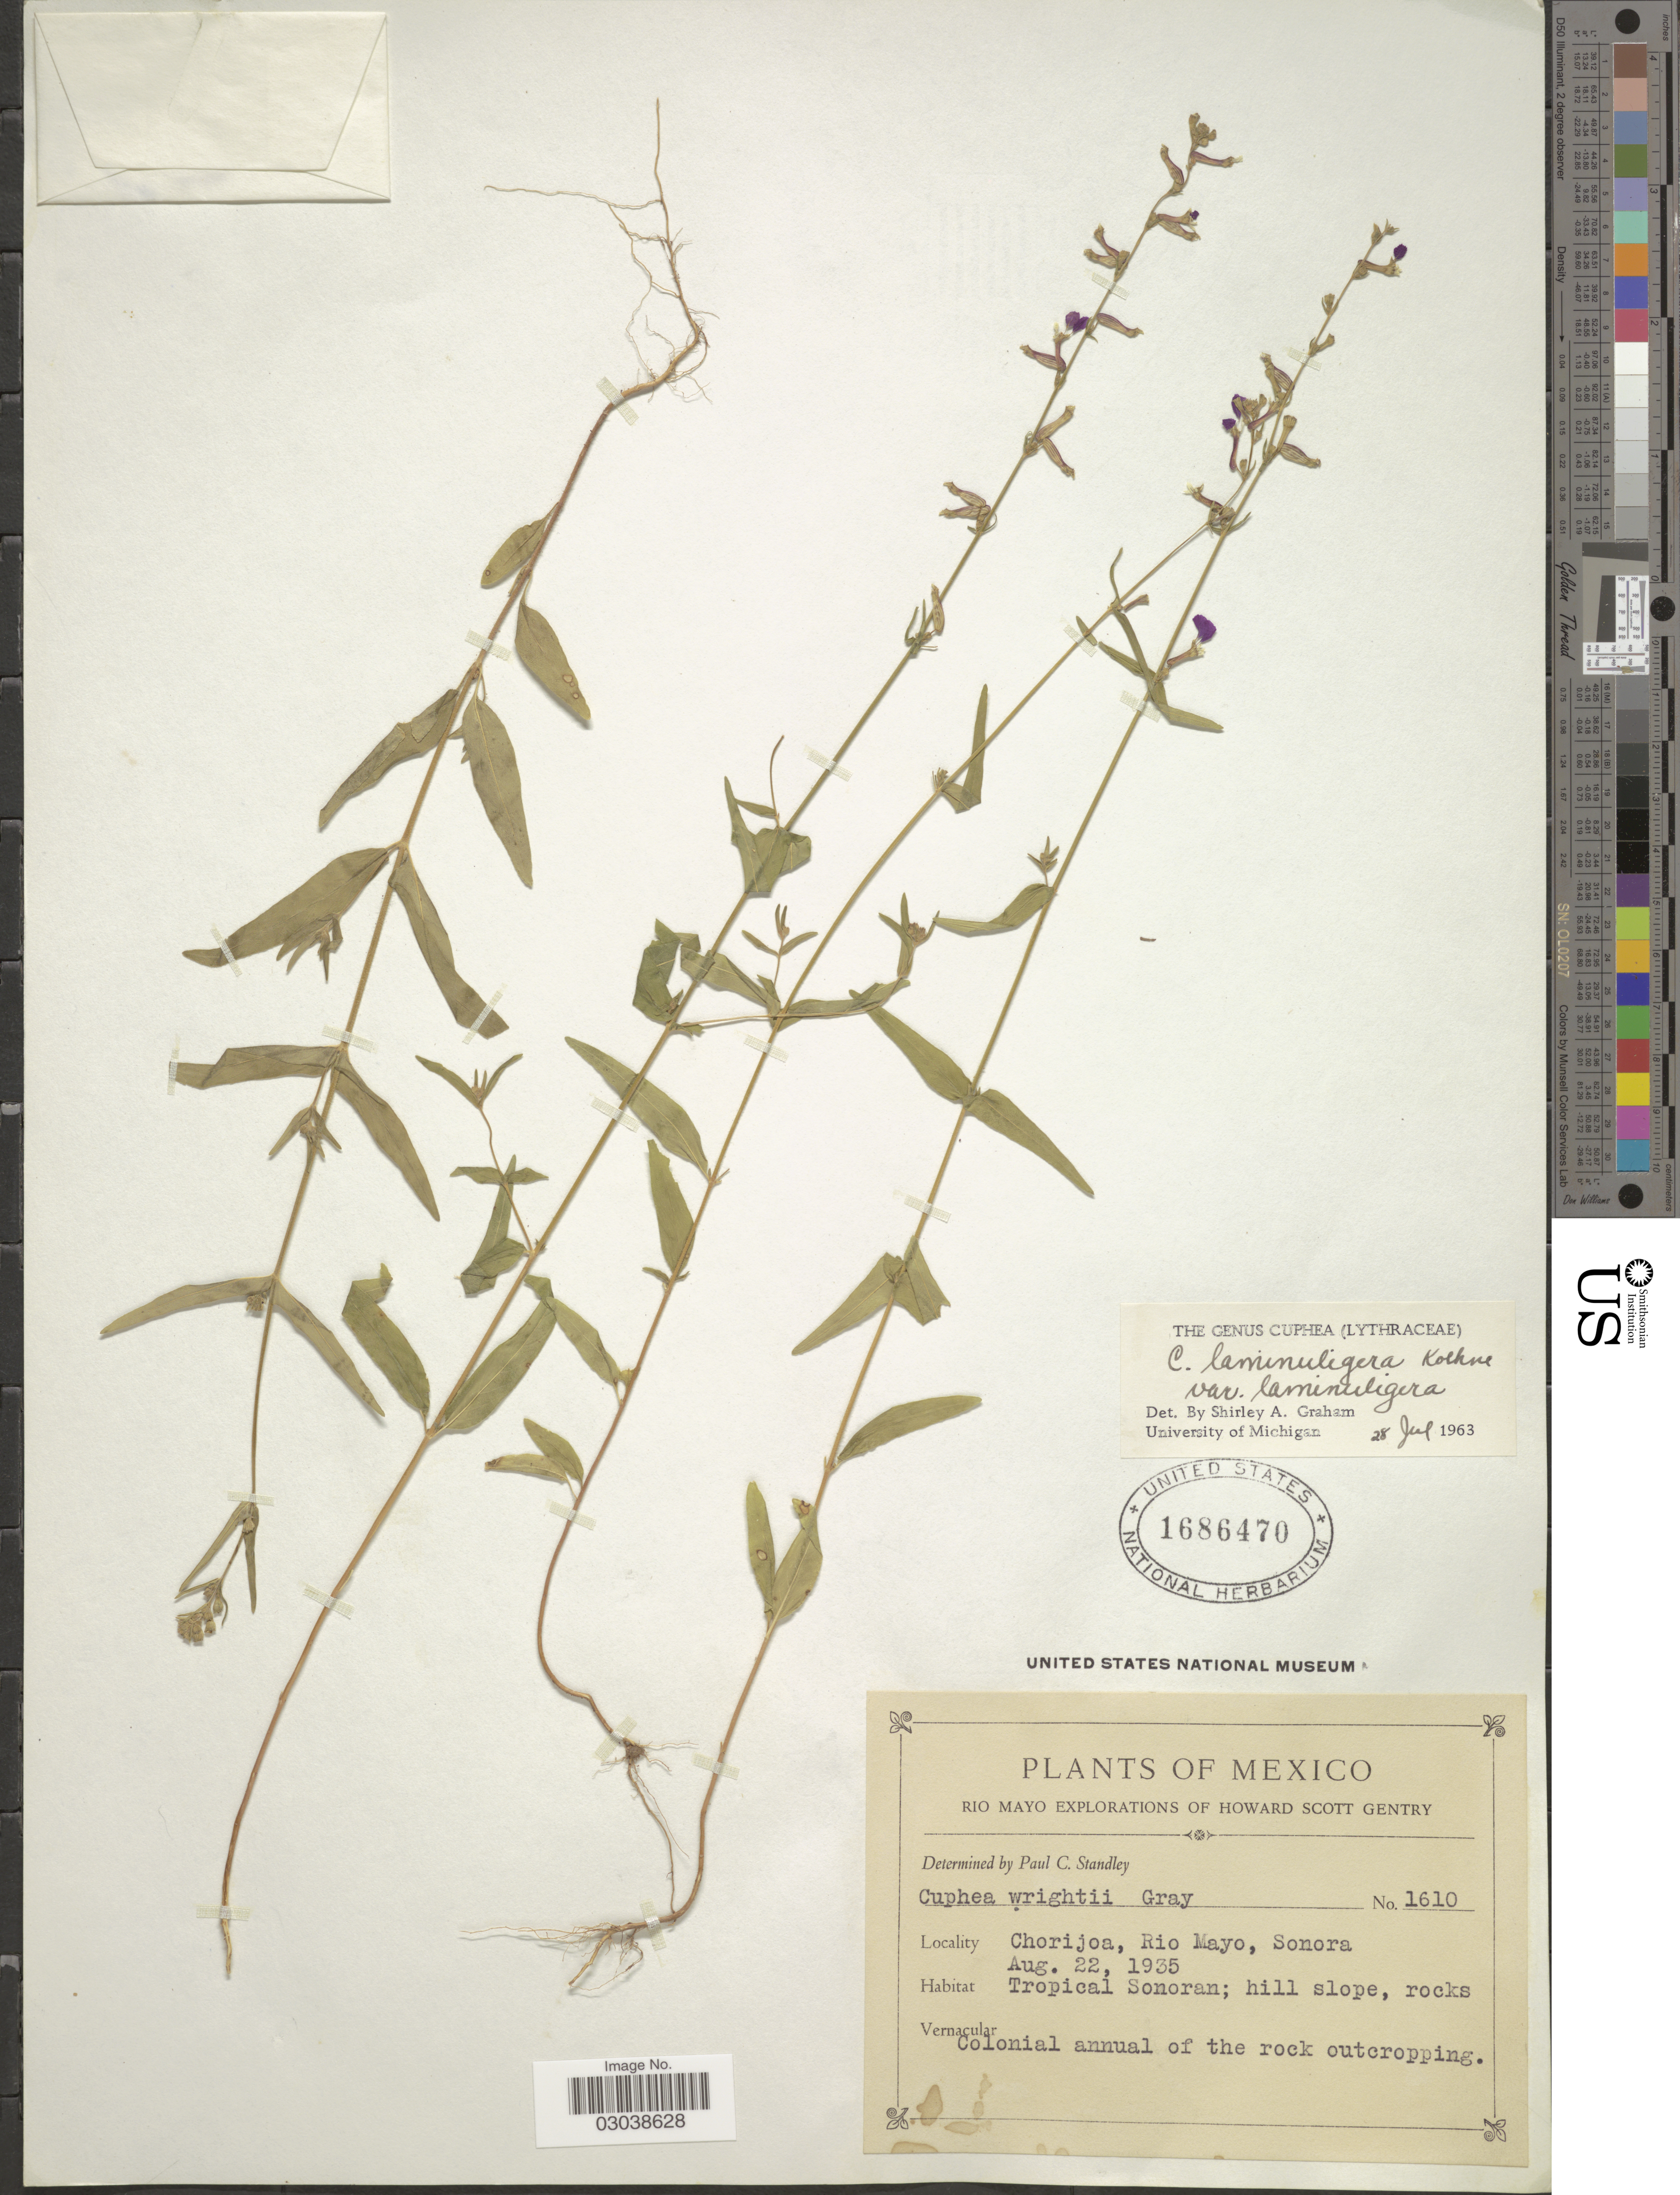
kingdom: Plantae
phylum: Tracheophyta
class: Magnoliopsida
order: Myrtales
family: Lythraceae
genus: Cuphea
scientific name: Cuphea laminuligera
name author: Koehne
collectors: H. S. Gentry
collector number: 1610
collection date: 1935-08-22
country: Mexico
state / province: Sonora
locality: Chorijoa, Rio Mayo, Sonora.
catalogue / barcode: US 1686470